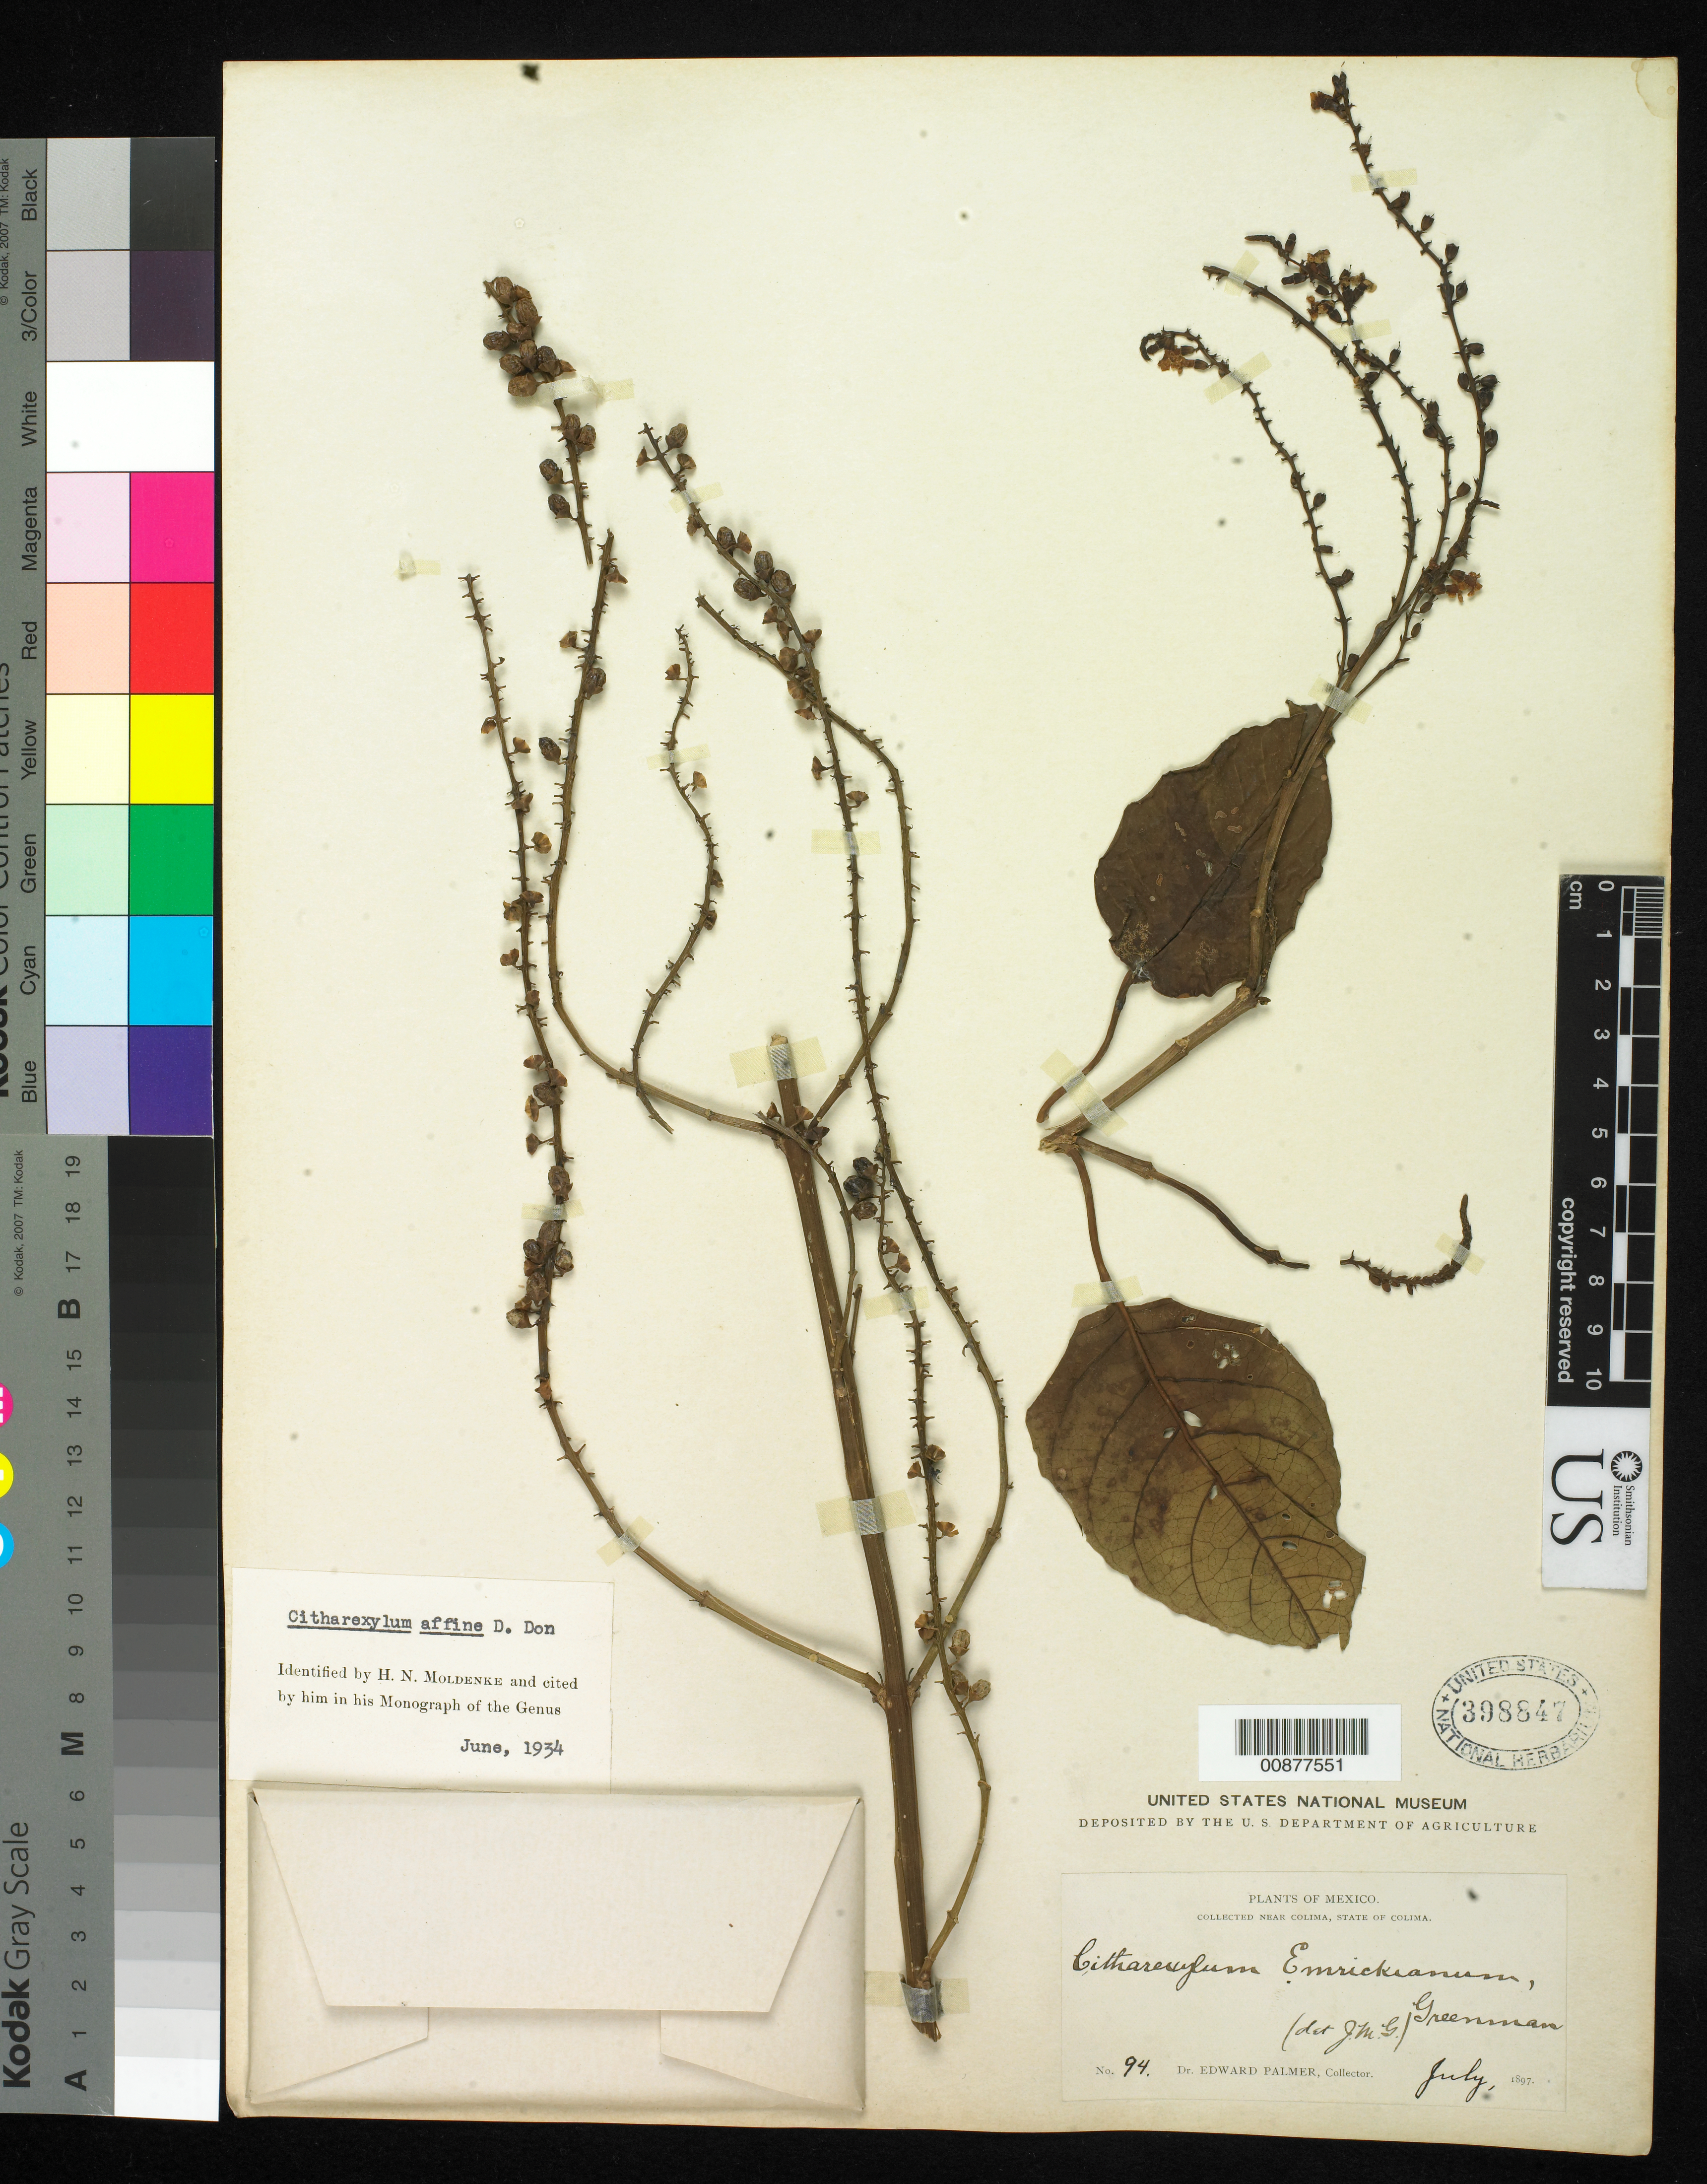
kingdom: Plantae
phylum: Tracheophyta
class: Magnoliopsida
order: Lamiales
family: Verbenaceae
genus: Citharexylum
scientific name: Citharexylum affine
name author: D. Don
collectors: E. Palmer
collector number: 94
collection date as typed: Jul 1897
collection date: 1897-07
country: Mexico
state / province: Colima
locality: Near Colima, Colima.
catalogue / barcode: US 398847